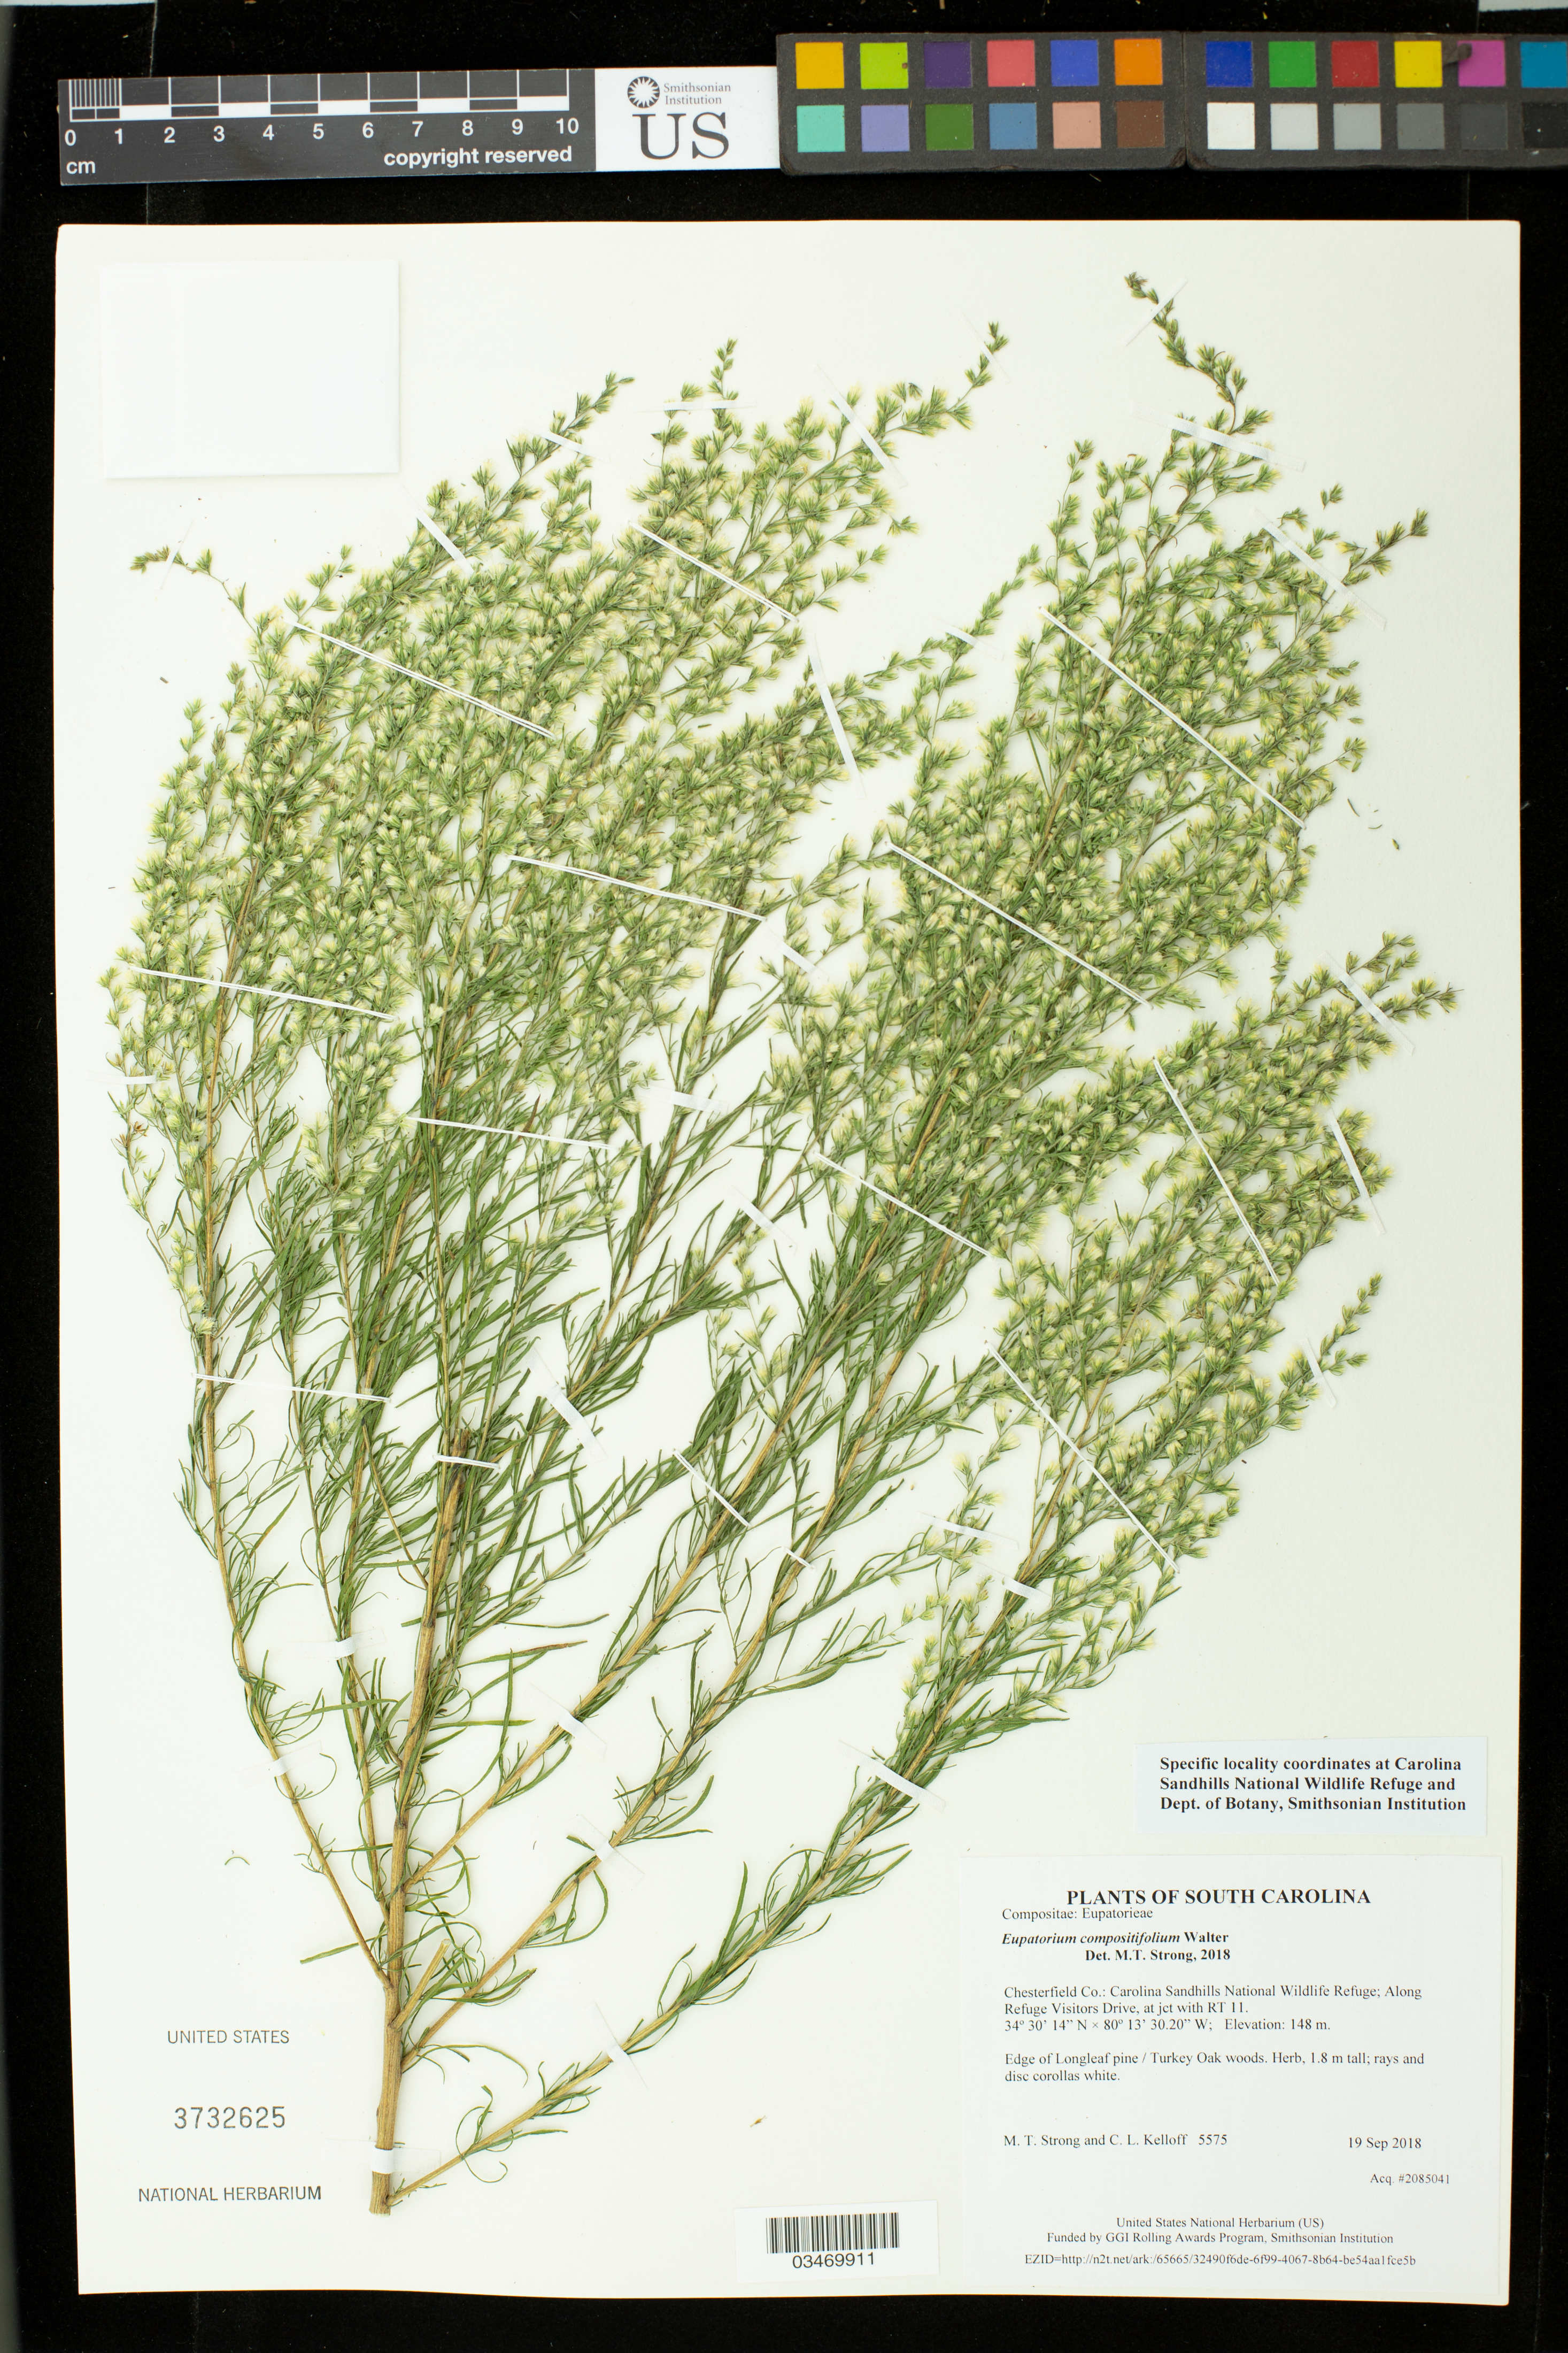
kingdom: Plantae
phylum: Tracheophyta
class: Magnoliopsida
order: Asterales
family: Asteraceae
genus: Eupatorium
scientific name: Eupatorium compositifolium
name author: Walter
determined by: Strong, M. T., (US), Smithsonian Institution - National Museum of Natural History (UNITED STATES)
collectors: M. T. Strong & C. L. Kelloff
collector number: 5575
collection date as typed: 19 Sep 2018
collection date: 2018-09-19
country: United States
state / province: South Carolina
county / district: Chesterfield Co.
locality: Carolina Sandhills National Wildlife Refuge; Edge of Long leaf Pine/Turkey Oak woods along Refuge Visitors Drive, at jct with RT 11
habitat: Longleaf pine / Turkey Oak woods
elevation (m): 148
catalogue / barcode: US 3732625